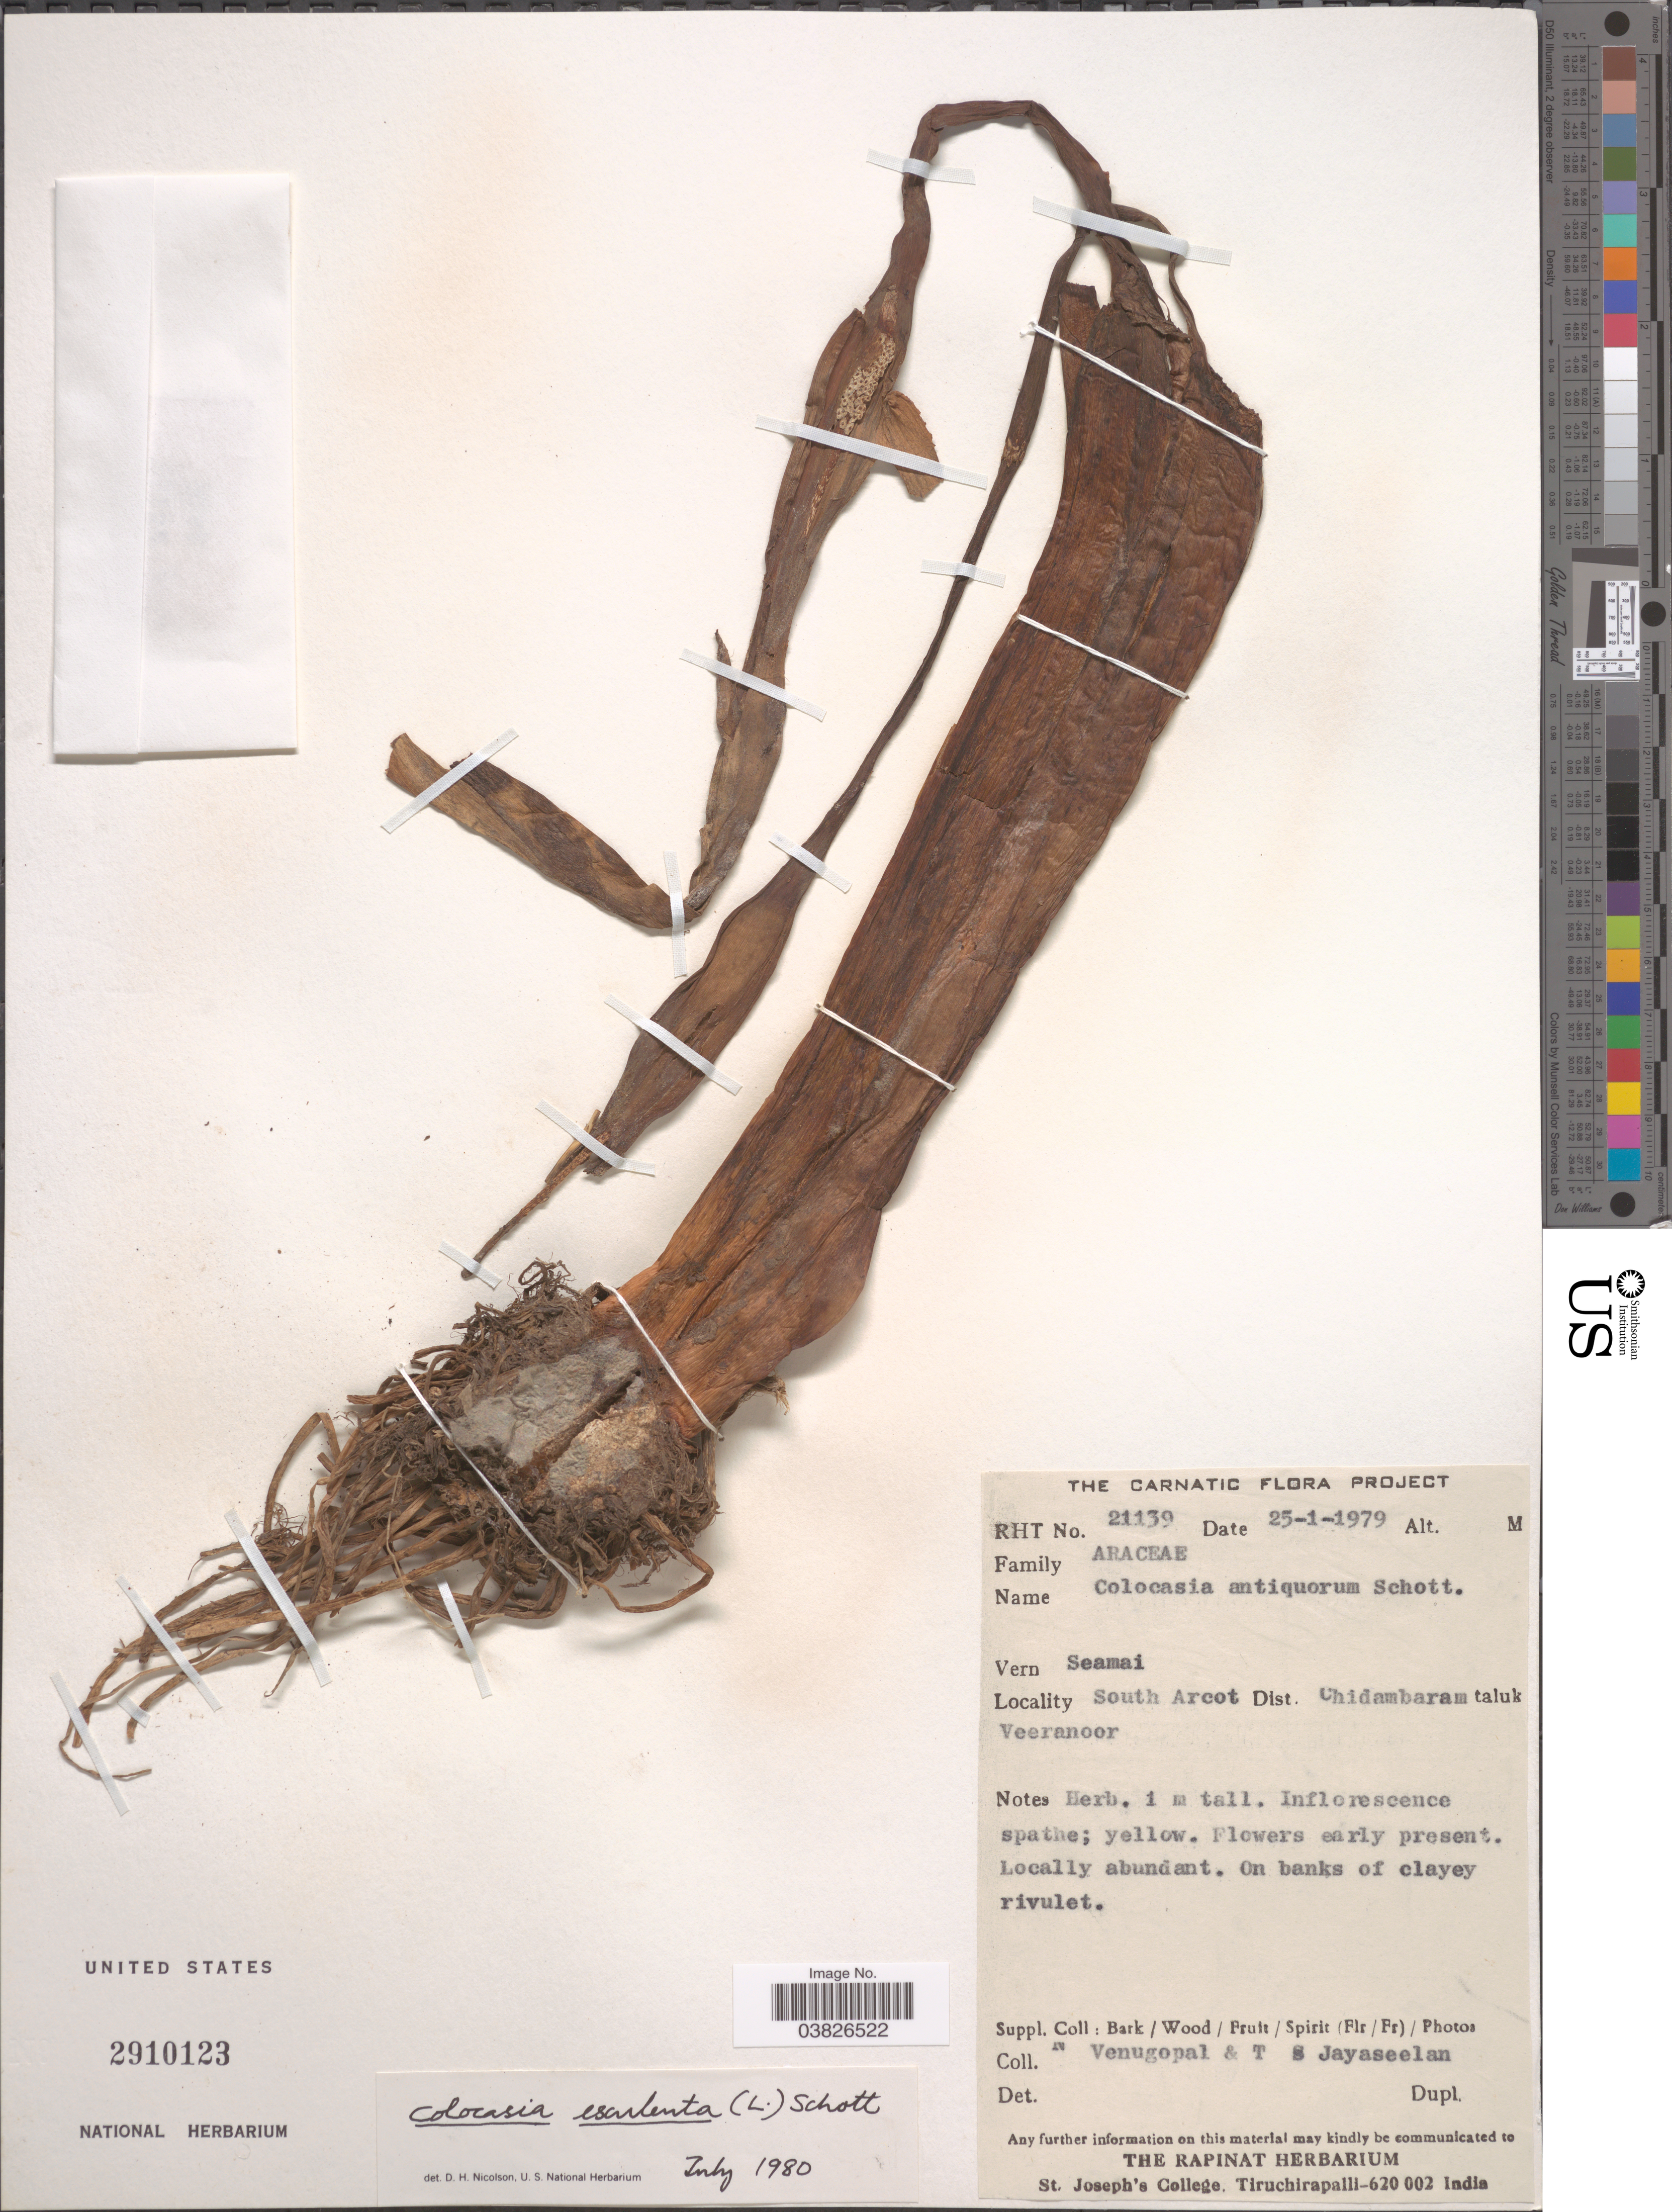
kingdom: Plantae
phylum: Tracheophyta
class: Liliopsida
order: Alismatales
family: Araceae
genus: Colocasia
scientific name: Colocasia esculenta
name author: (L.) Schott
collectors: N. Venugopal & T. S. Jayaseelan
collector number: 21139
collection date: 1979-01-25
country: India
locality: South Arcot Dist. Chidambaram taluk Veeranoor.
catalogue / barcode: US 2910123